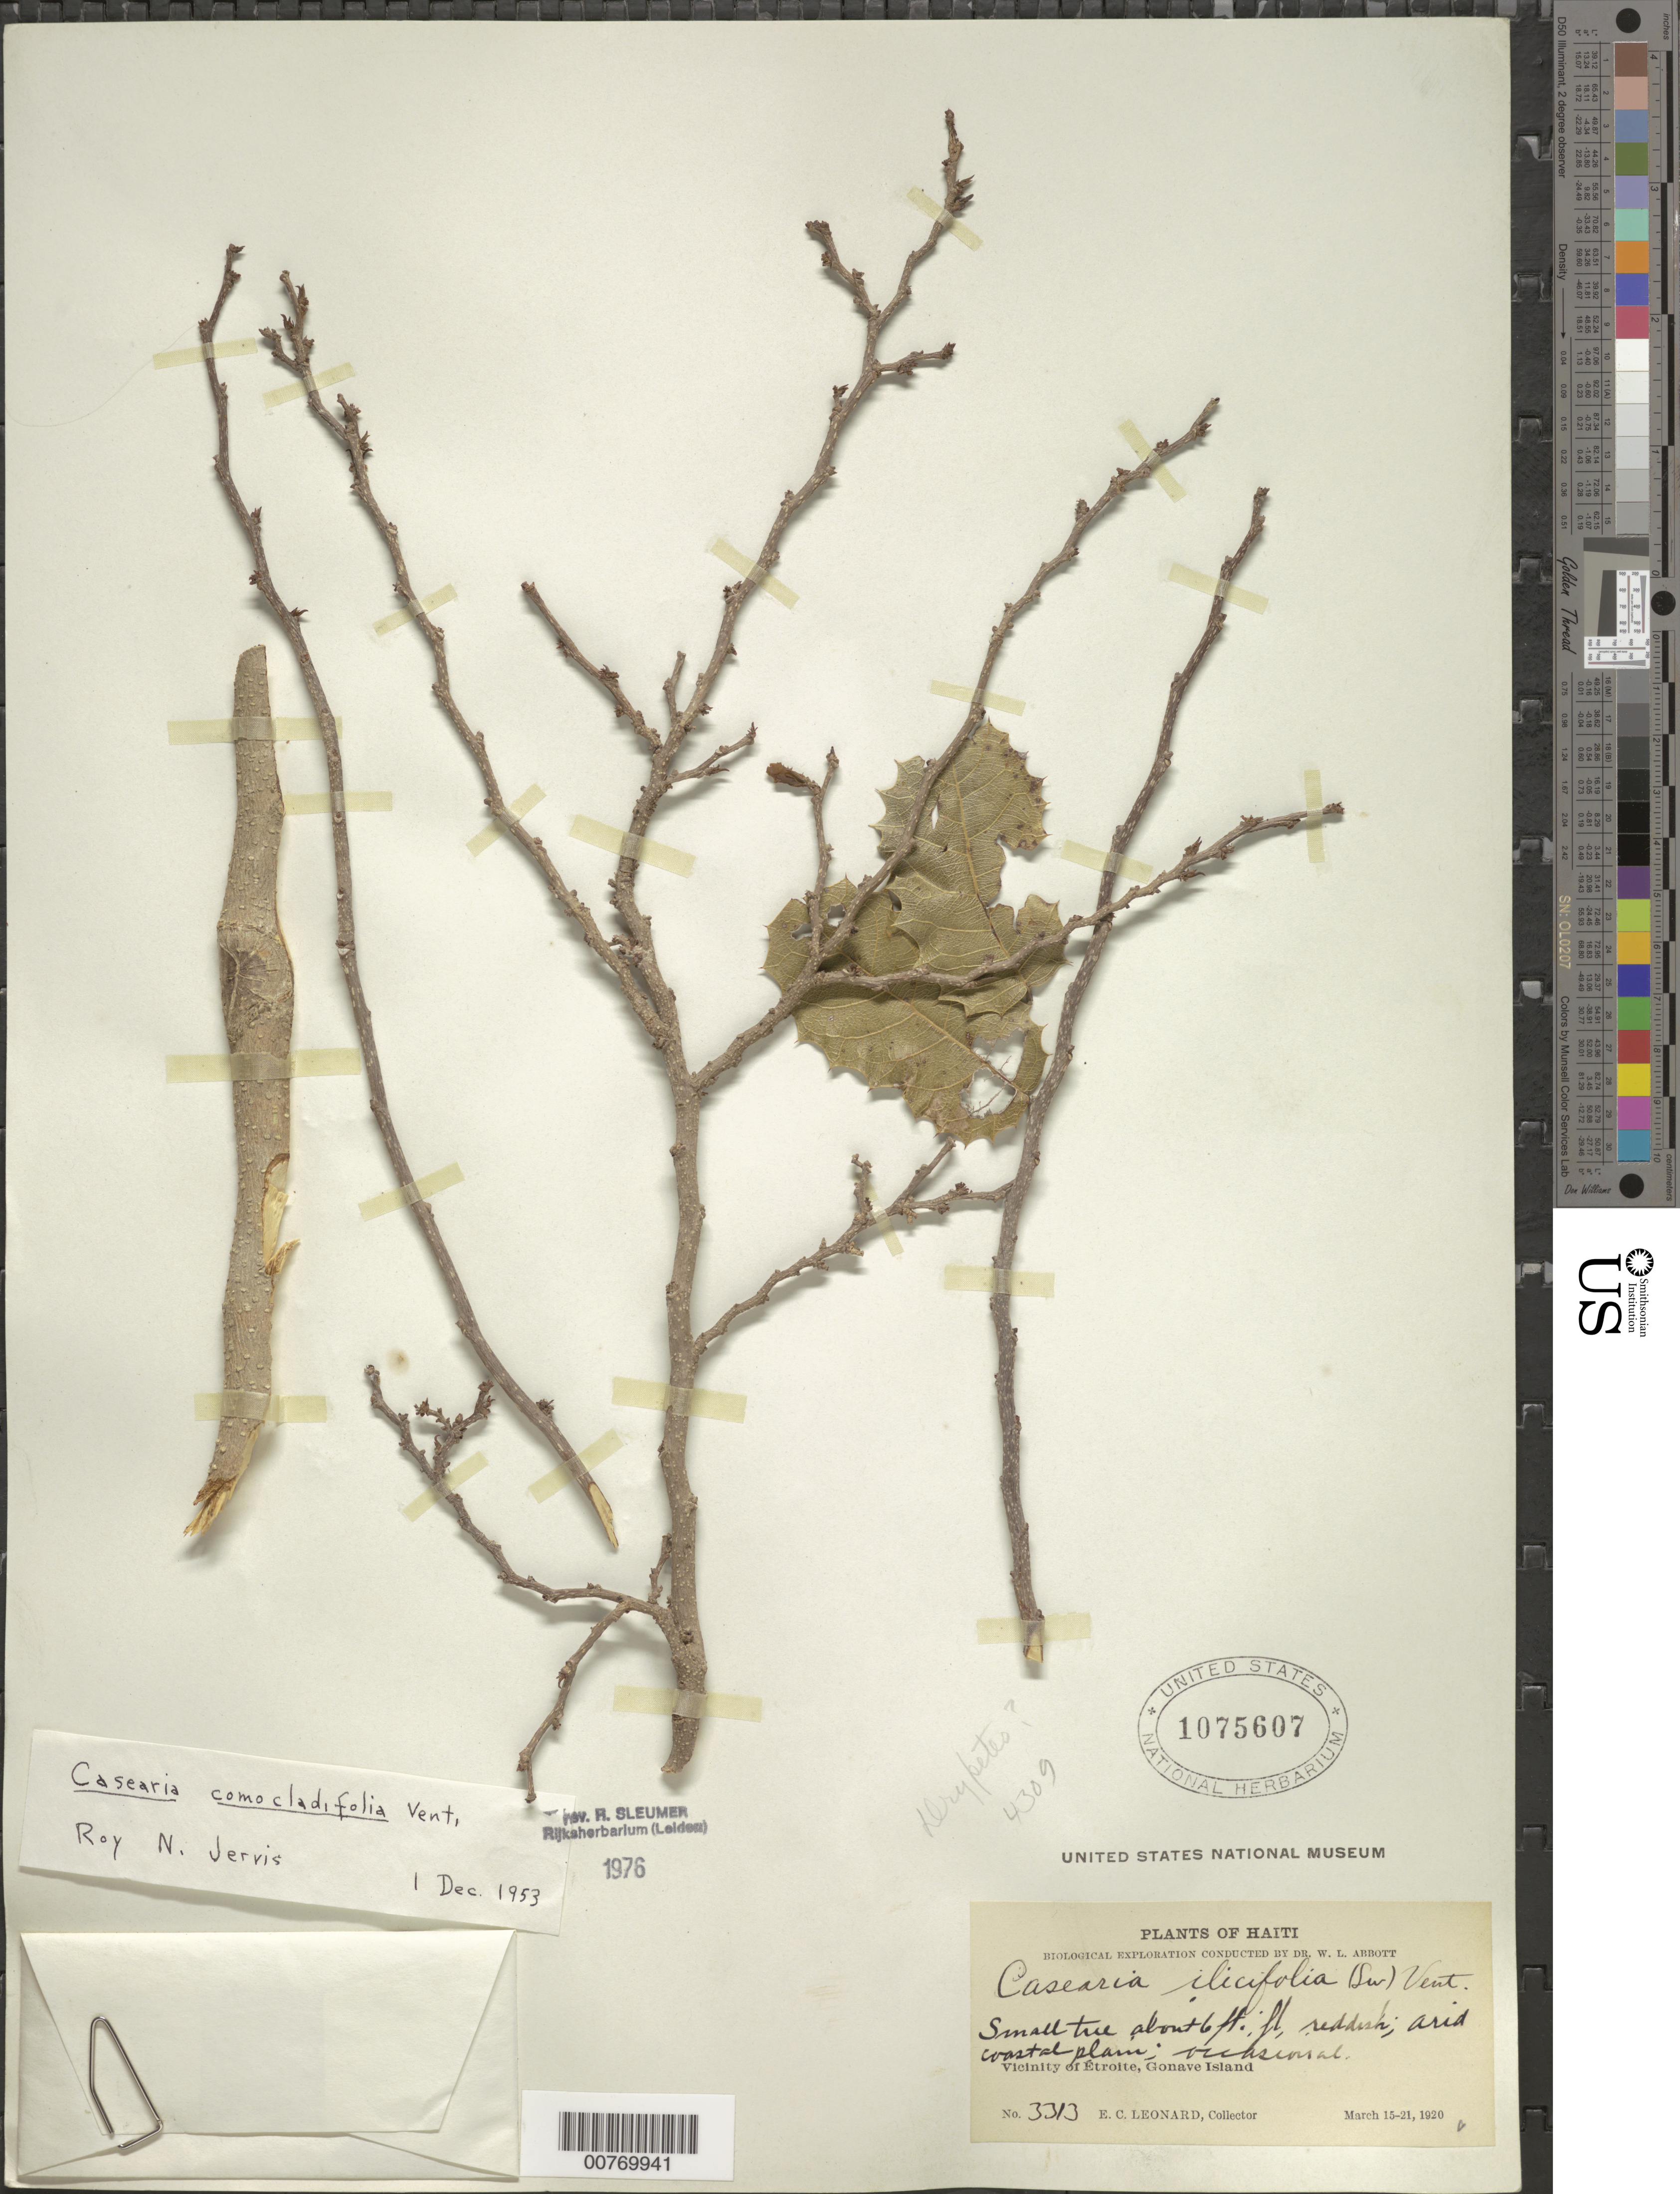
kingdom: Plantae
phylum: Tracheophyta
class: Magnoliopsida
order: Malpighiales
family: Salicaceae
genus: Casearia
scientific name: Casearia comocladifolia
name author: Vent.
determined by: Sleumer, H. O.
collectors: E. C. Leonard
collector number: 3313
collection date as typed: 15 Mar 1920 21 Mar 1920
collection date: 1920-03-15/1920-03-21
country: Haiti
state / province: Ouest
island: Hispaniola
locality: Vicinity of Étroite, Gonave Island.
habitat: Arid coastal plain.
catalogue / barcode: US 1075607